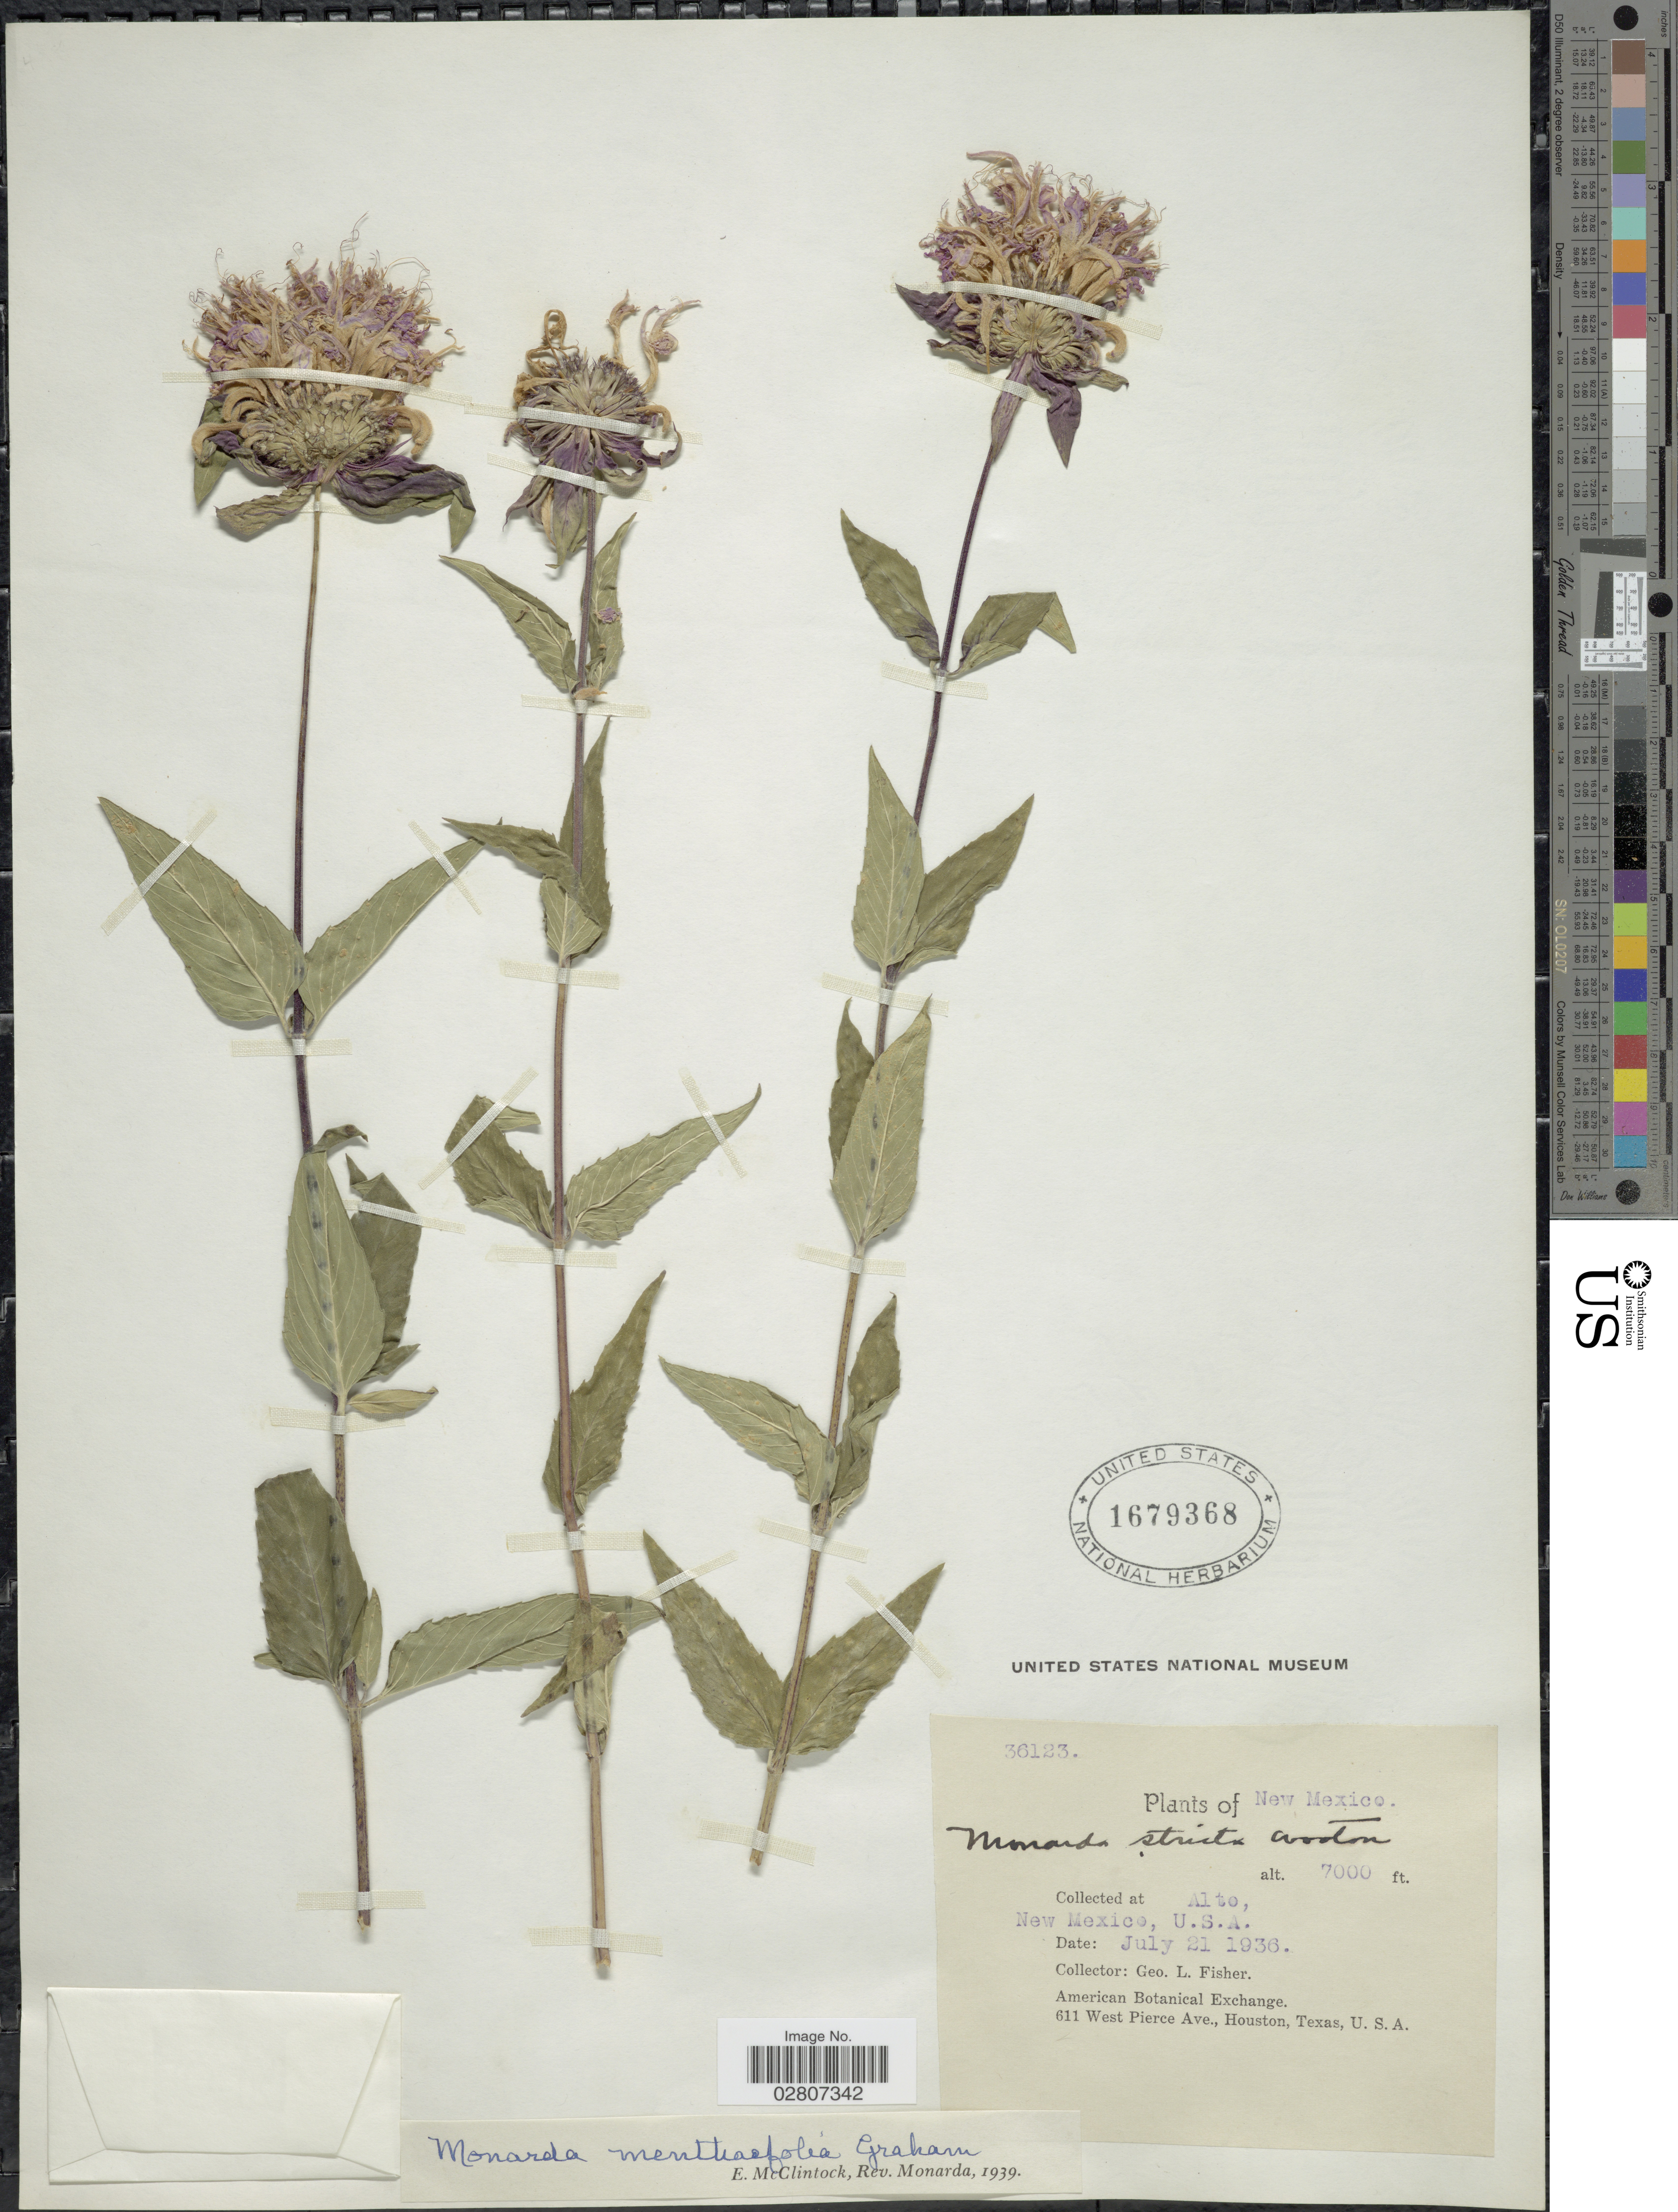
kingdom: Plantae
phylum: Tracheophyta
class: Magnoliopsida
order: Lamiales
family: Lamiaceae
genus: Monarda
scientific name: Monarda fistulosa var. mollis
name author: (L.) L.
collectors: G. L. Fisher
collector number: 36123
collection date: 1936-07-21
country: United States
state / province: New Mexico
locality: Alto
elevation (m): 2134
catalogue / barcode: US 1679368